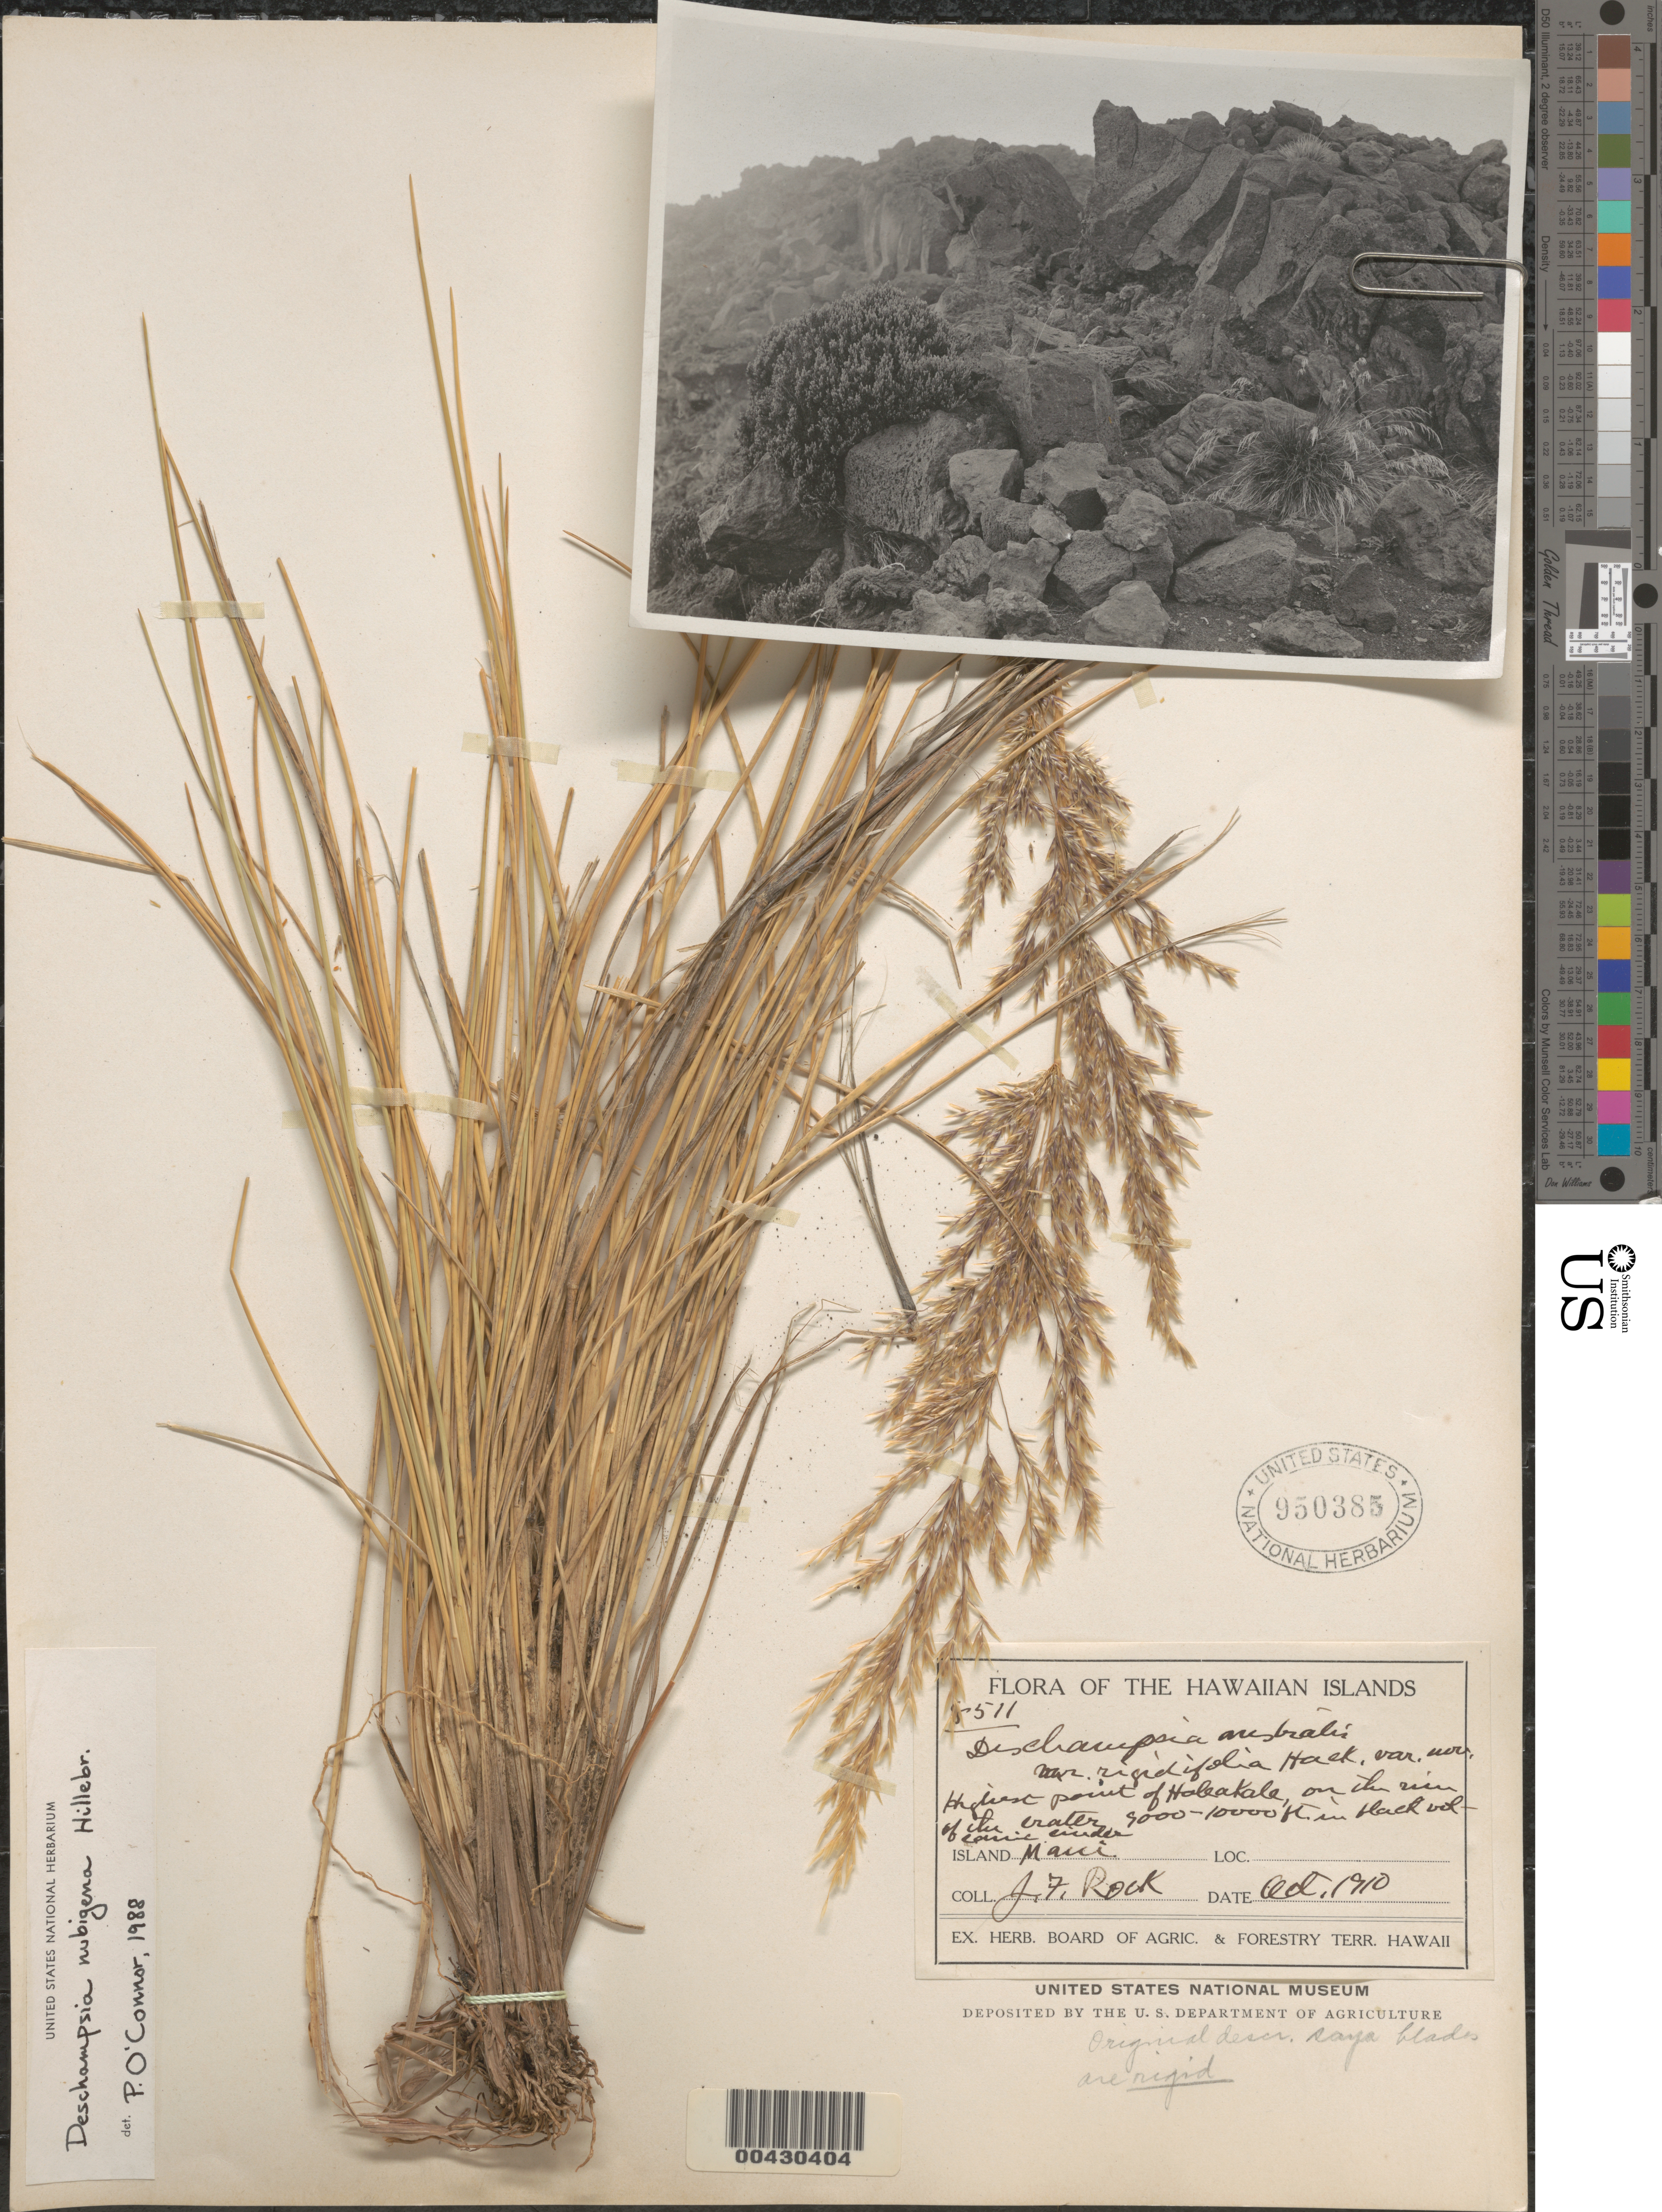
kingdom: Plantae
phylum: Tracheophyta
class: Liliopsida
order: Poales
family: Poaceae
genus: Deschampsia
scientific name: Deschampsia nubigena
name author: Hillebr.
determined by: O'Connor, P.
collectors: J. F. Rock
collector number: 6511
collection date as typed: Oct 1910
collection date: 1910-10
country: United States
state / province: Hawaii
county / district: Maui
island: Maui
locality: Highest point of Haleakala, rim of crater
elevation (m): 2743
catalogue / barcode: US 950385